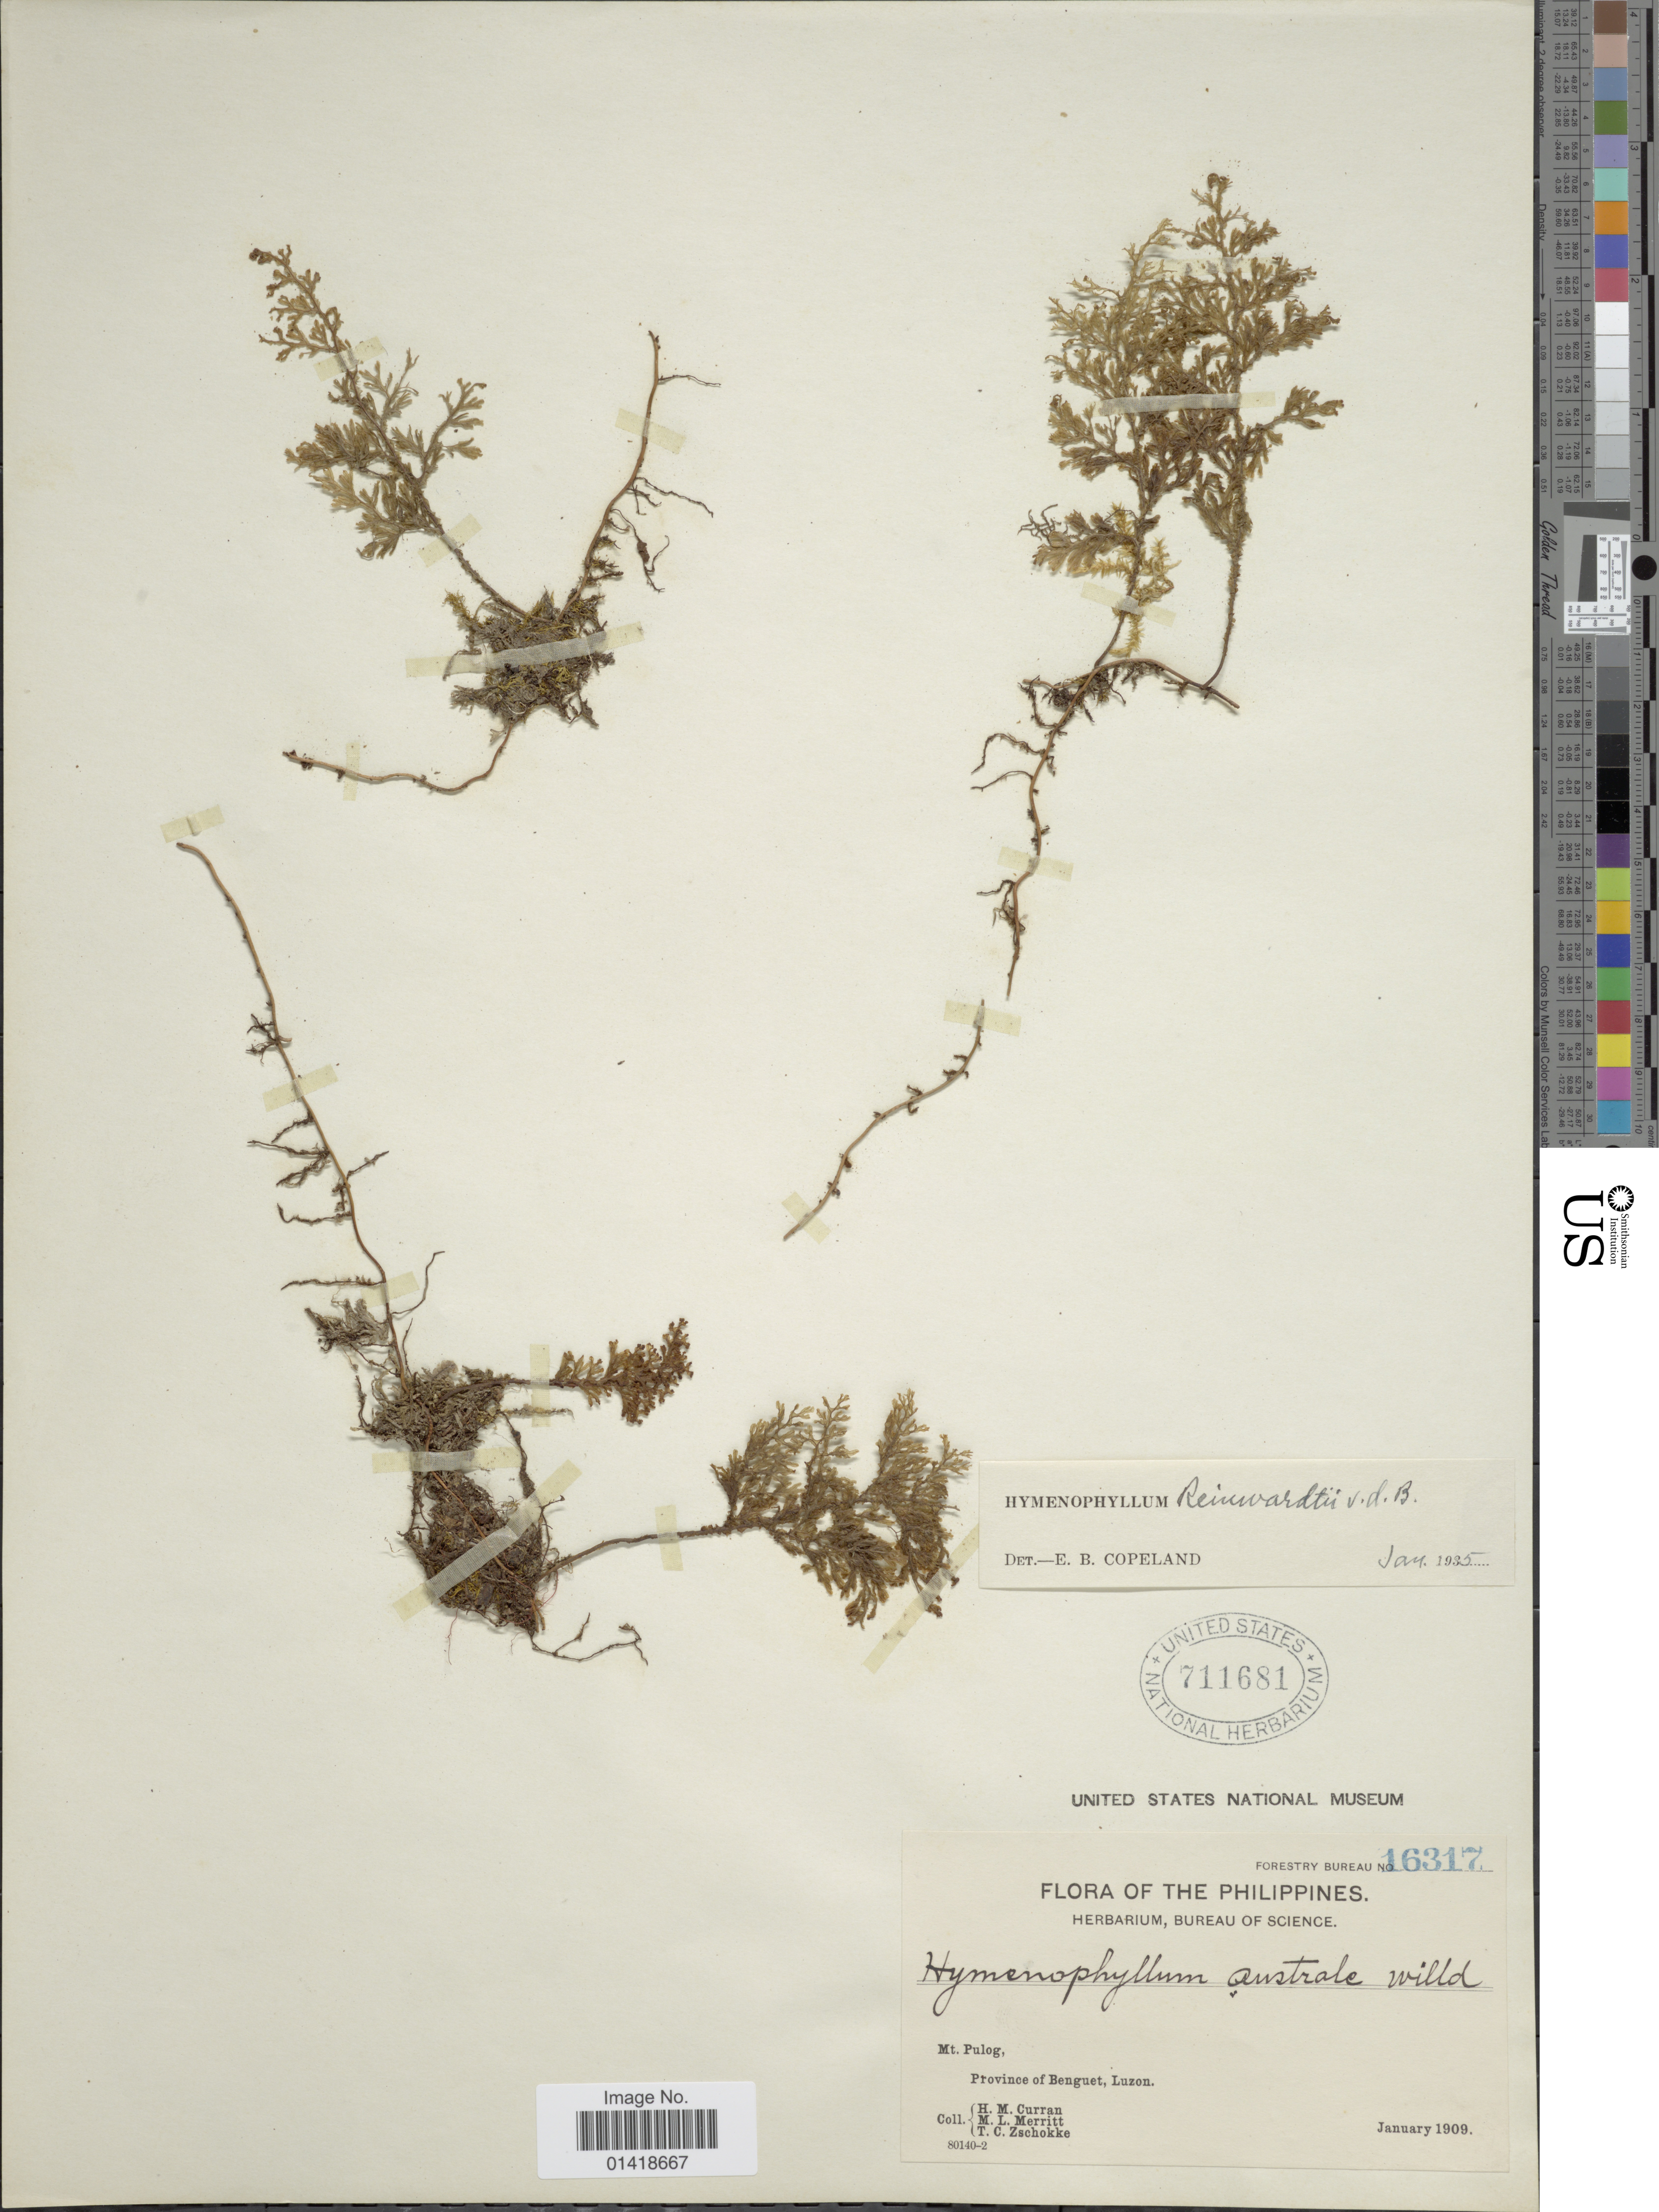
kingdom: Plantae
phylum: Tracheophyta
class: Polypodiopsida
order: Hymenophyllales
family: Hymenophyllaceae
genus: Hymenophyllum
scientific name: Hymenophyllum reinwardtii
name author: Bosch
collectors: H. M. Curran, M. L. Merritt & T. C. Zschokke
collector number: Forestry Bureau 16317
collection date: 1909-01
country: Philippines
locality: The Philippines. Mt, Pulog. Province of Benguet. Luzon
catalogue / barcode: US 711681